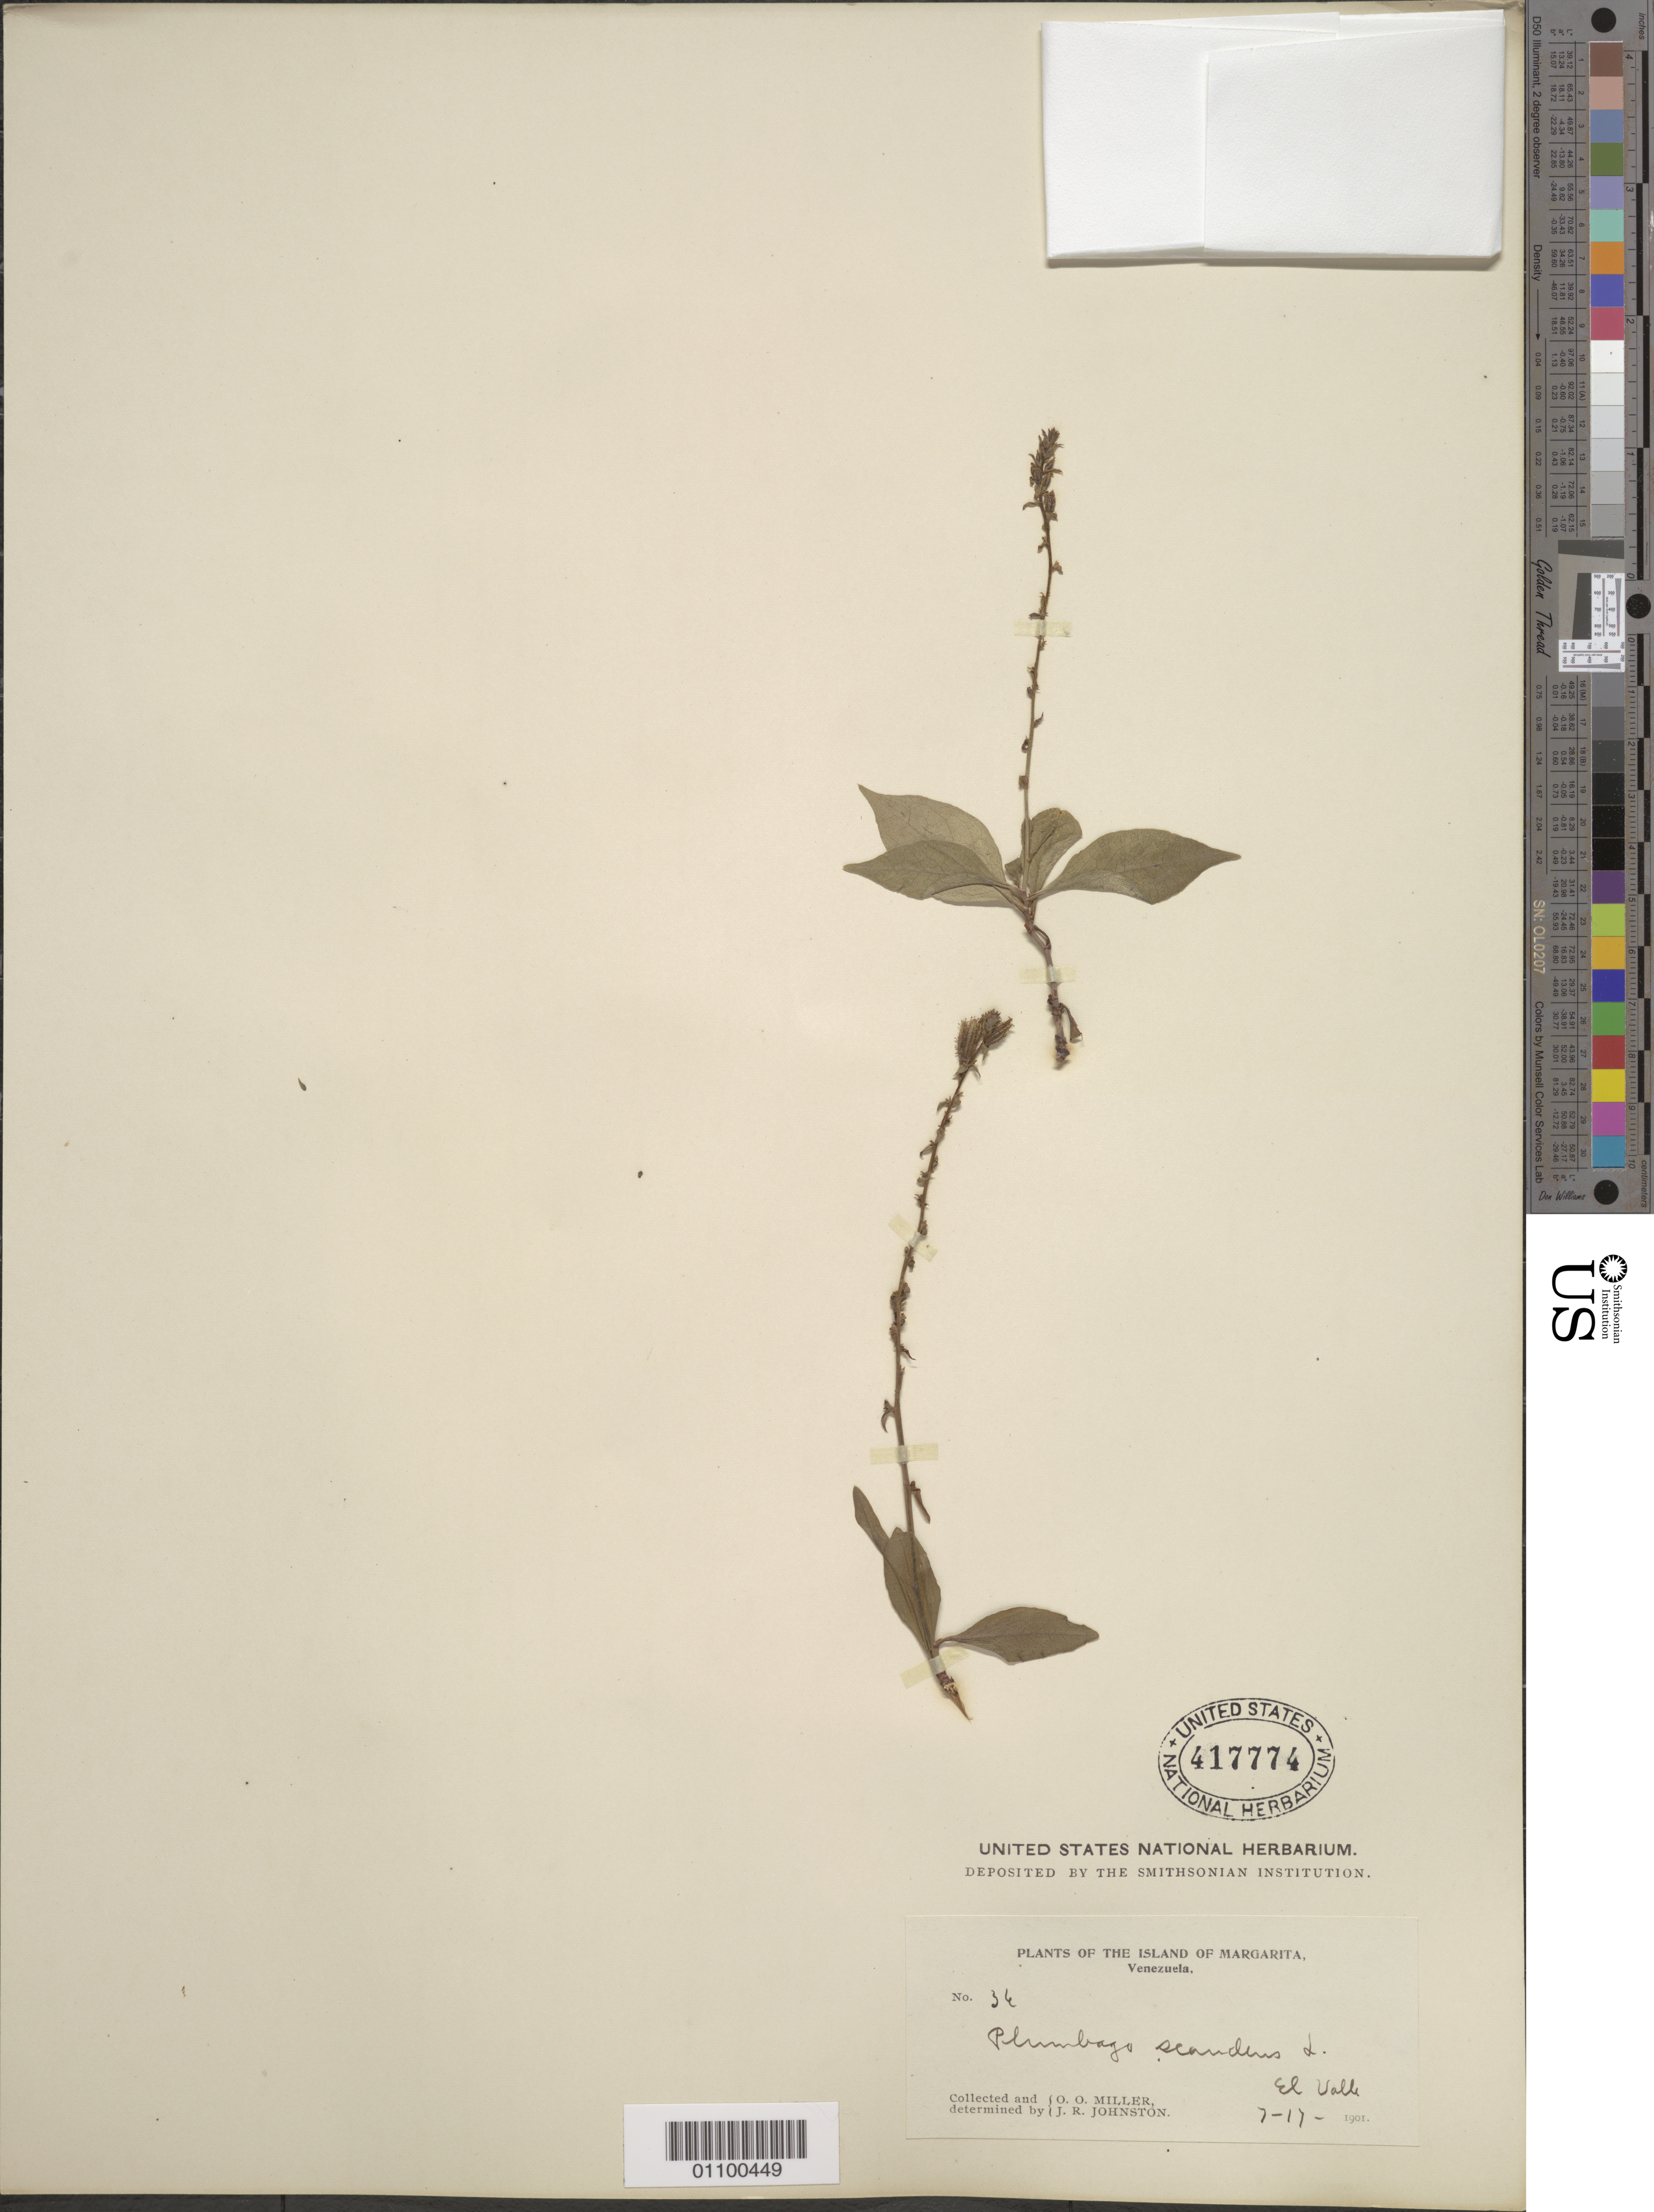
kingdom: Plantae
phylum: Tracheophyta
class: Magnoliopsida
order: Caryophyllales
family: Plumbaginaceae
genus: Plumbago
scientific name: Plumbago scandens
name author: L.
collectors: O. O. Miller & J. Johnston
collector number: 36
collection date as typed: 17 Jul 1901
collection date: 1901-07-17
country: Venezuela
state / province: Nueva Esparta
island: Margarita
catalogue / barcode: US 417774